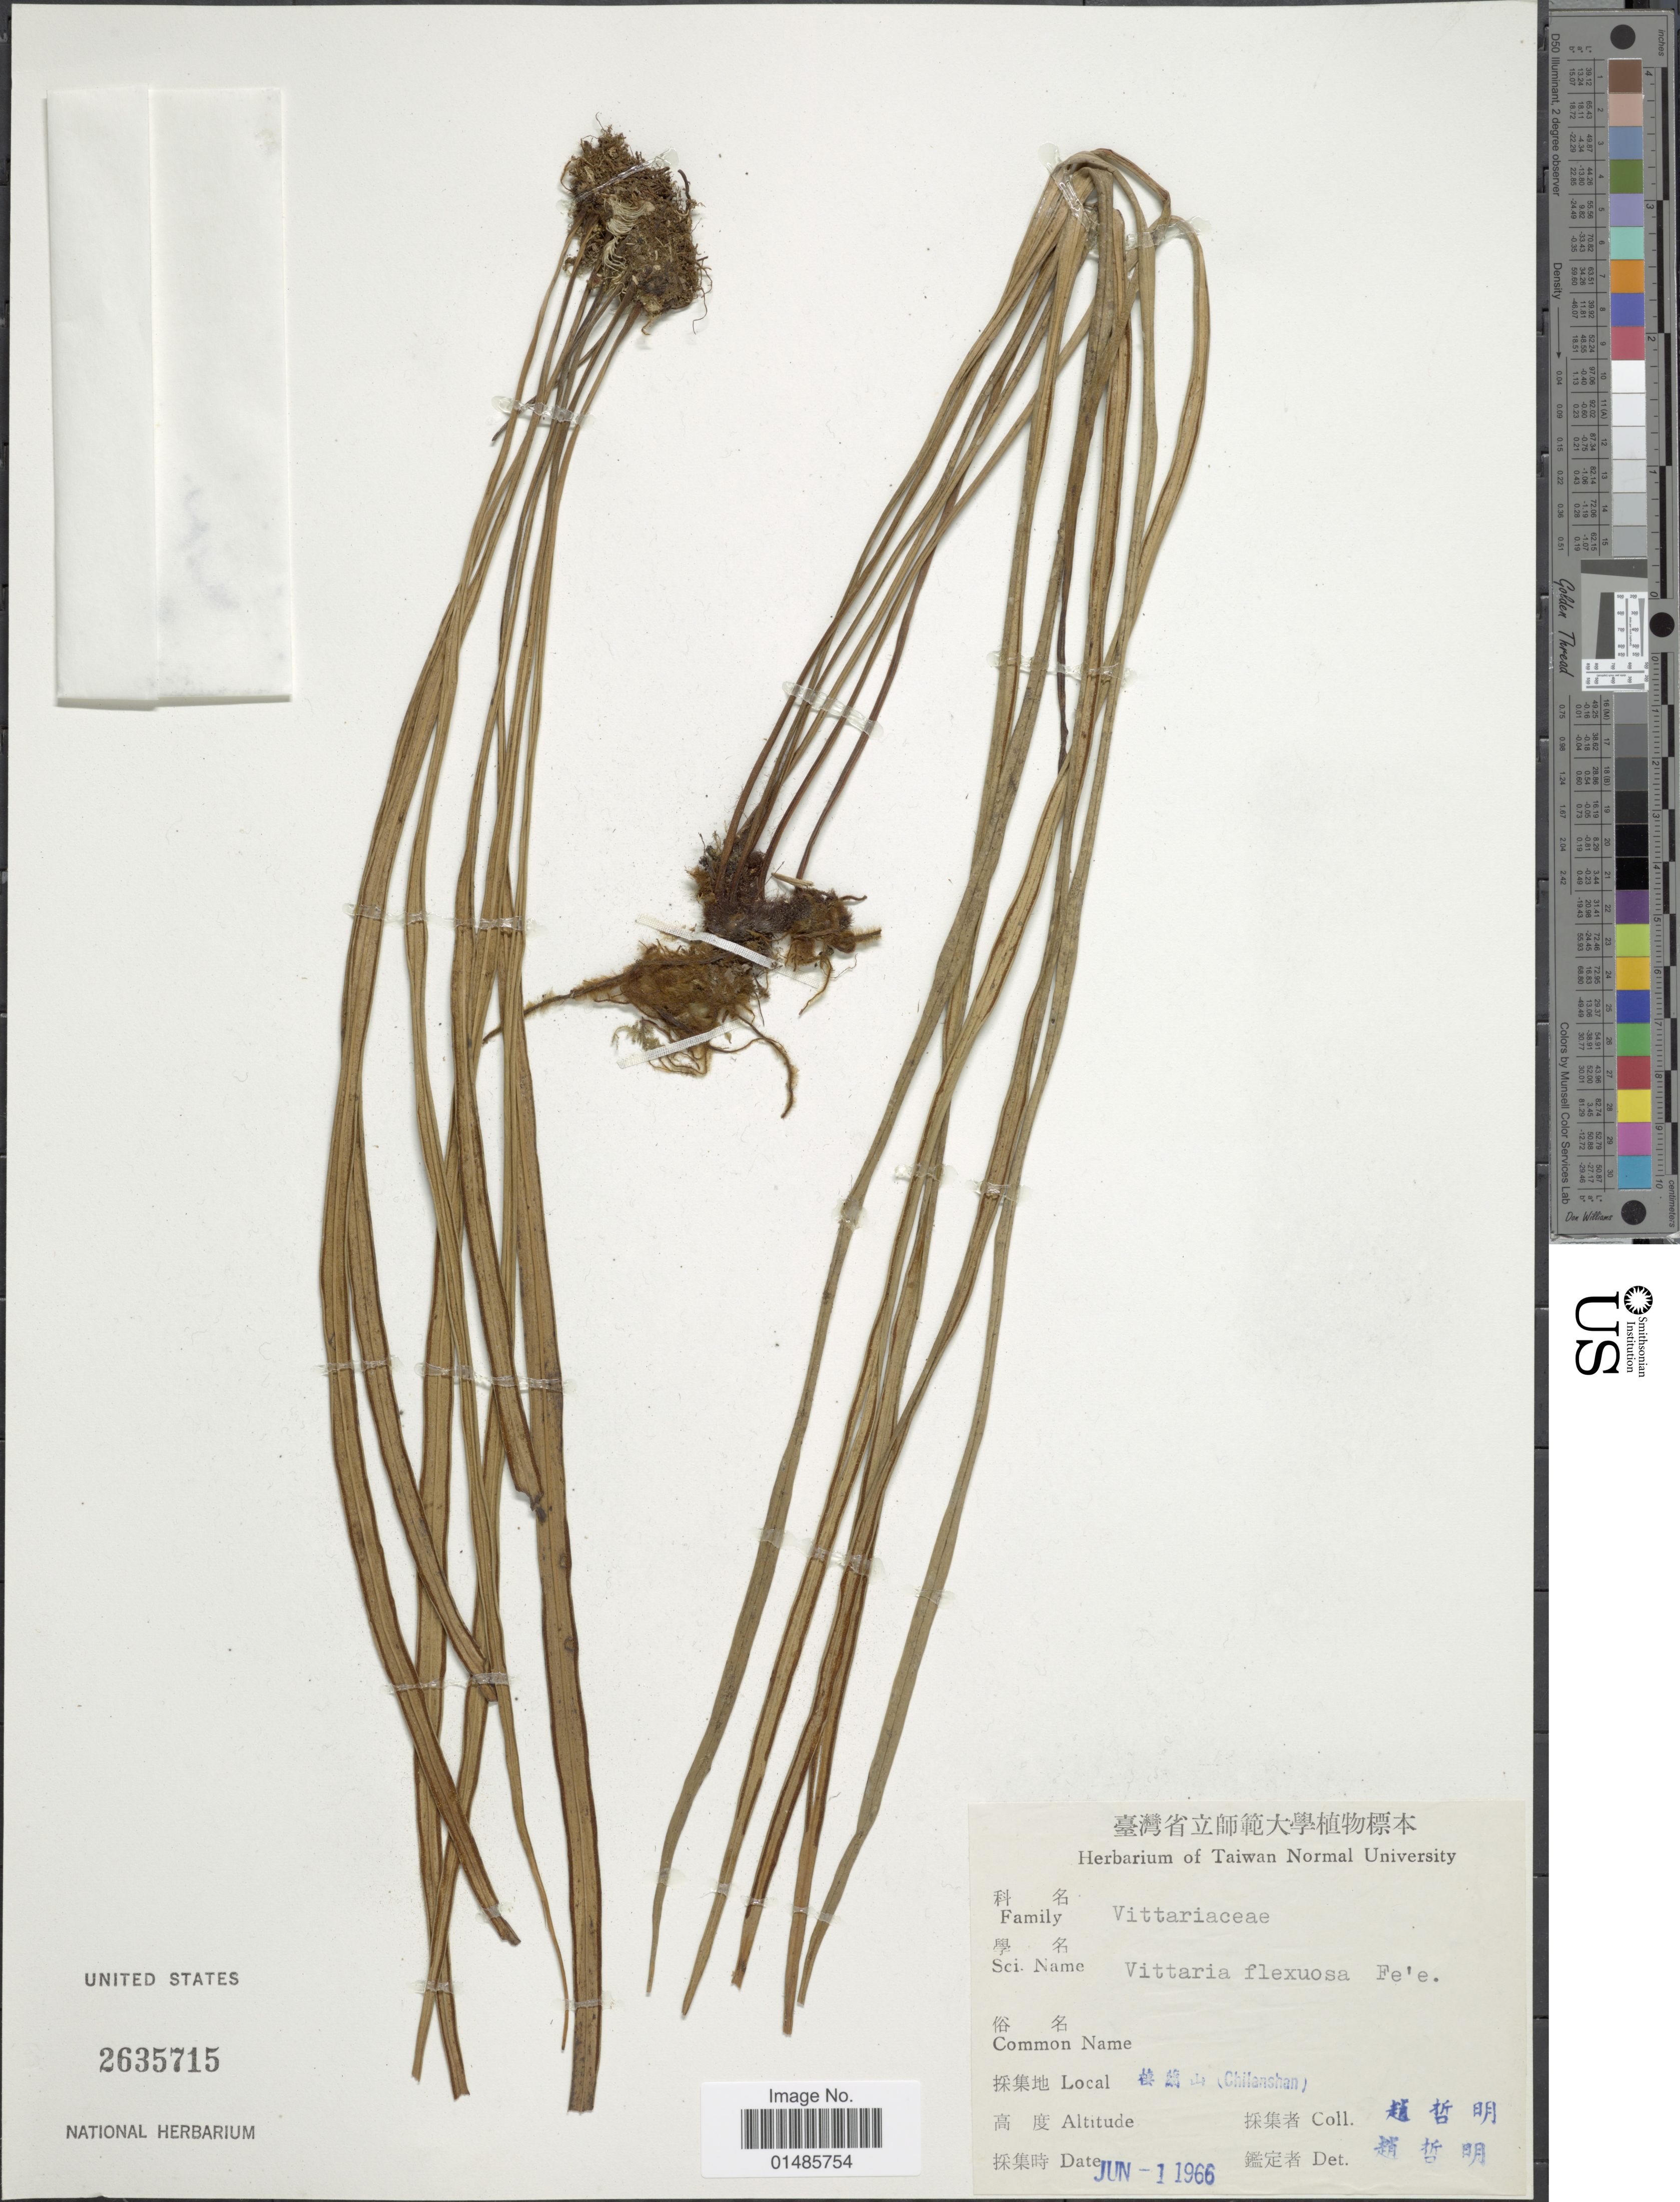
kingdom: Plantae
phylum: Tracheophyta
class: Polypodiopsida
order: Polypodiales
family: Pteridaceae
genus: Haplopteris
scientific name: Haplopteris flexuosa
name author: (Fée) E.H. Crane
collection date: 1966-06-01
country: Taiwan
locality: X (Chilanshan).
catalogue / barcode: US 2635715